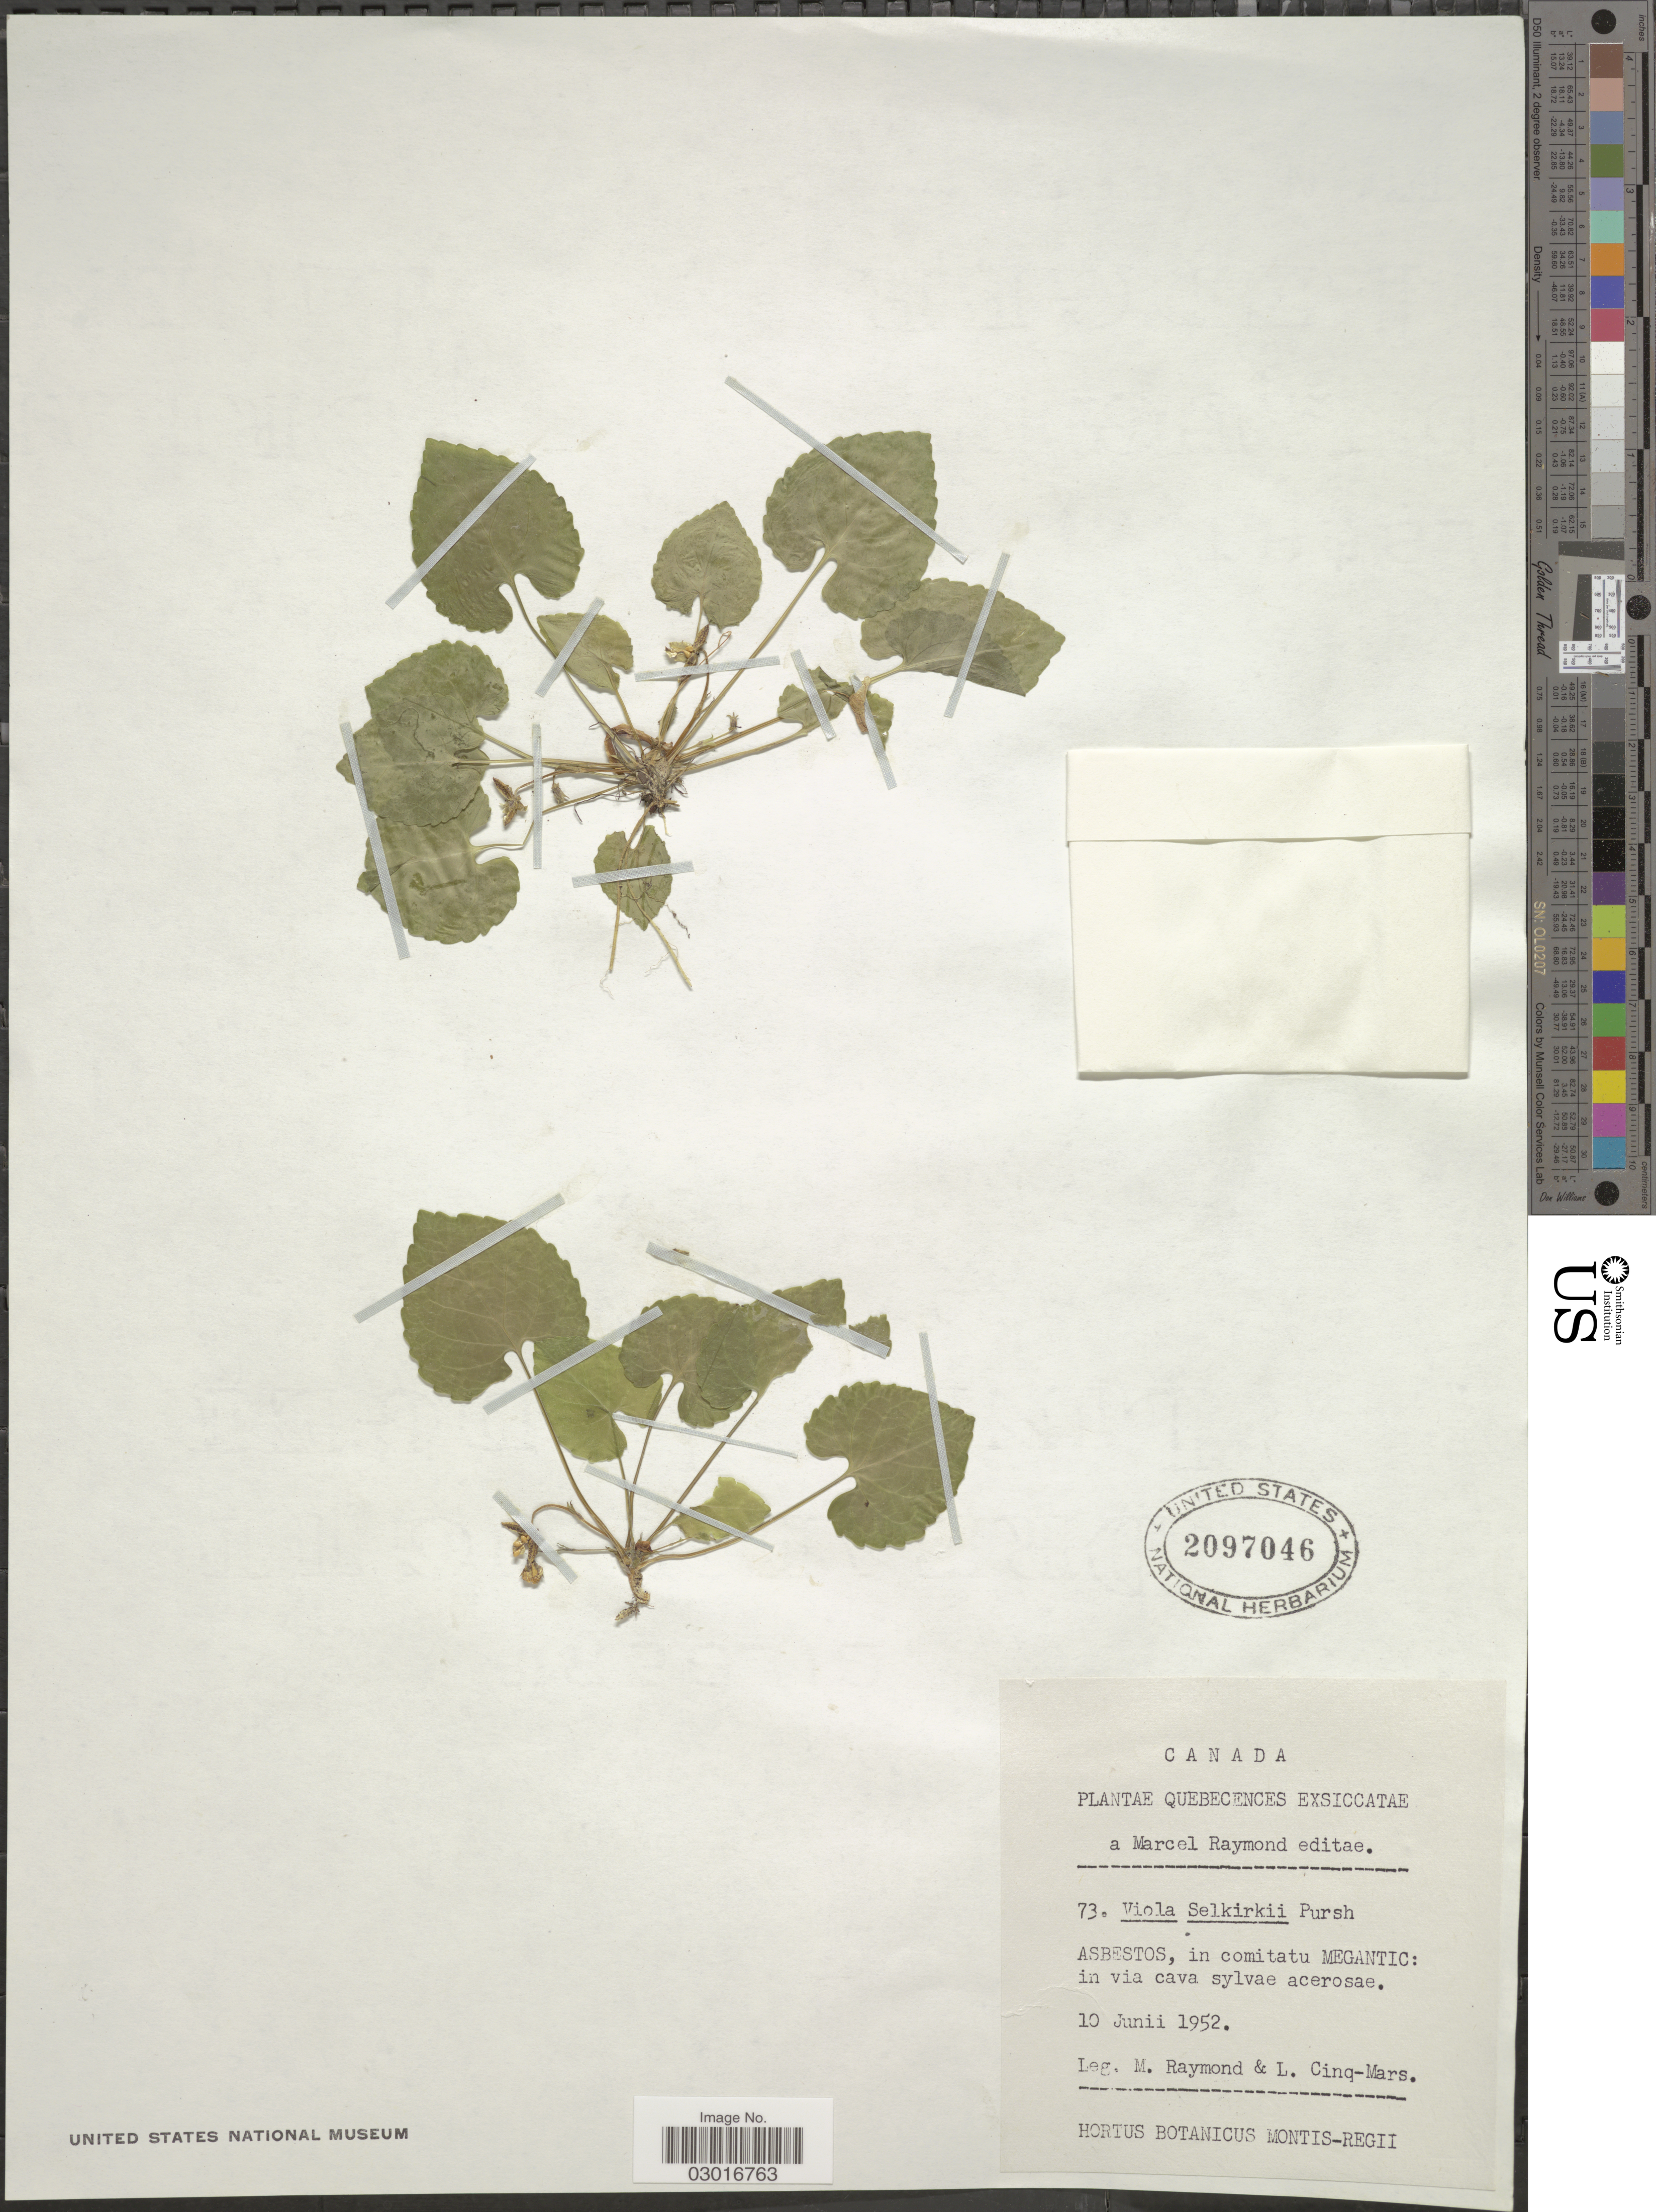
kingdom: Plantae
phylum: Tracheophyta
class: Magnoliopsida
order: Malpighiales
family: Violaceae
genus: Viola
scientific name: Viola selkirkii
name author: Pursh ex Goldie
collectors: M. Raymond & L. Cinq-Mars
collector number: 73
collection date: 1952-06-10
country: Canada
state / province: Quebec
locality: Asbestos, in comitatu Megantic: in via cava sylvae acerosae.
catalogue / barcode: US 2097046